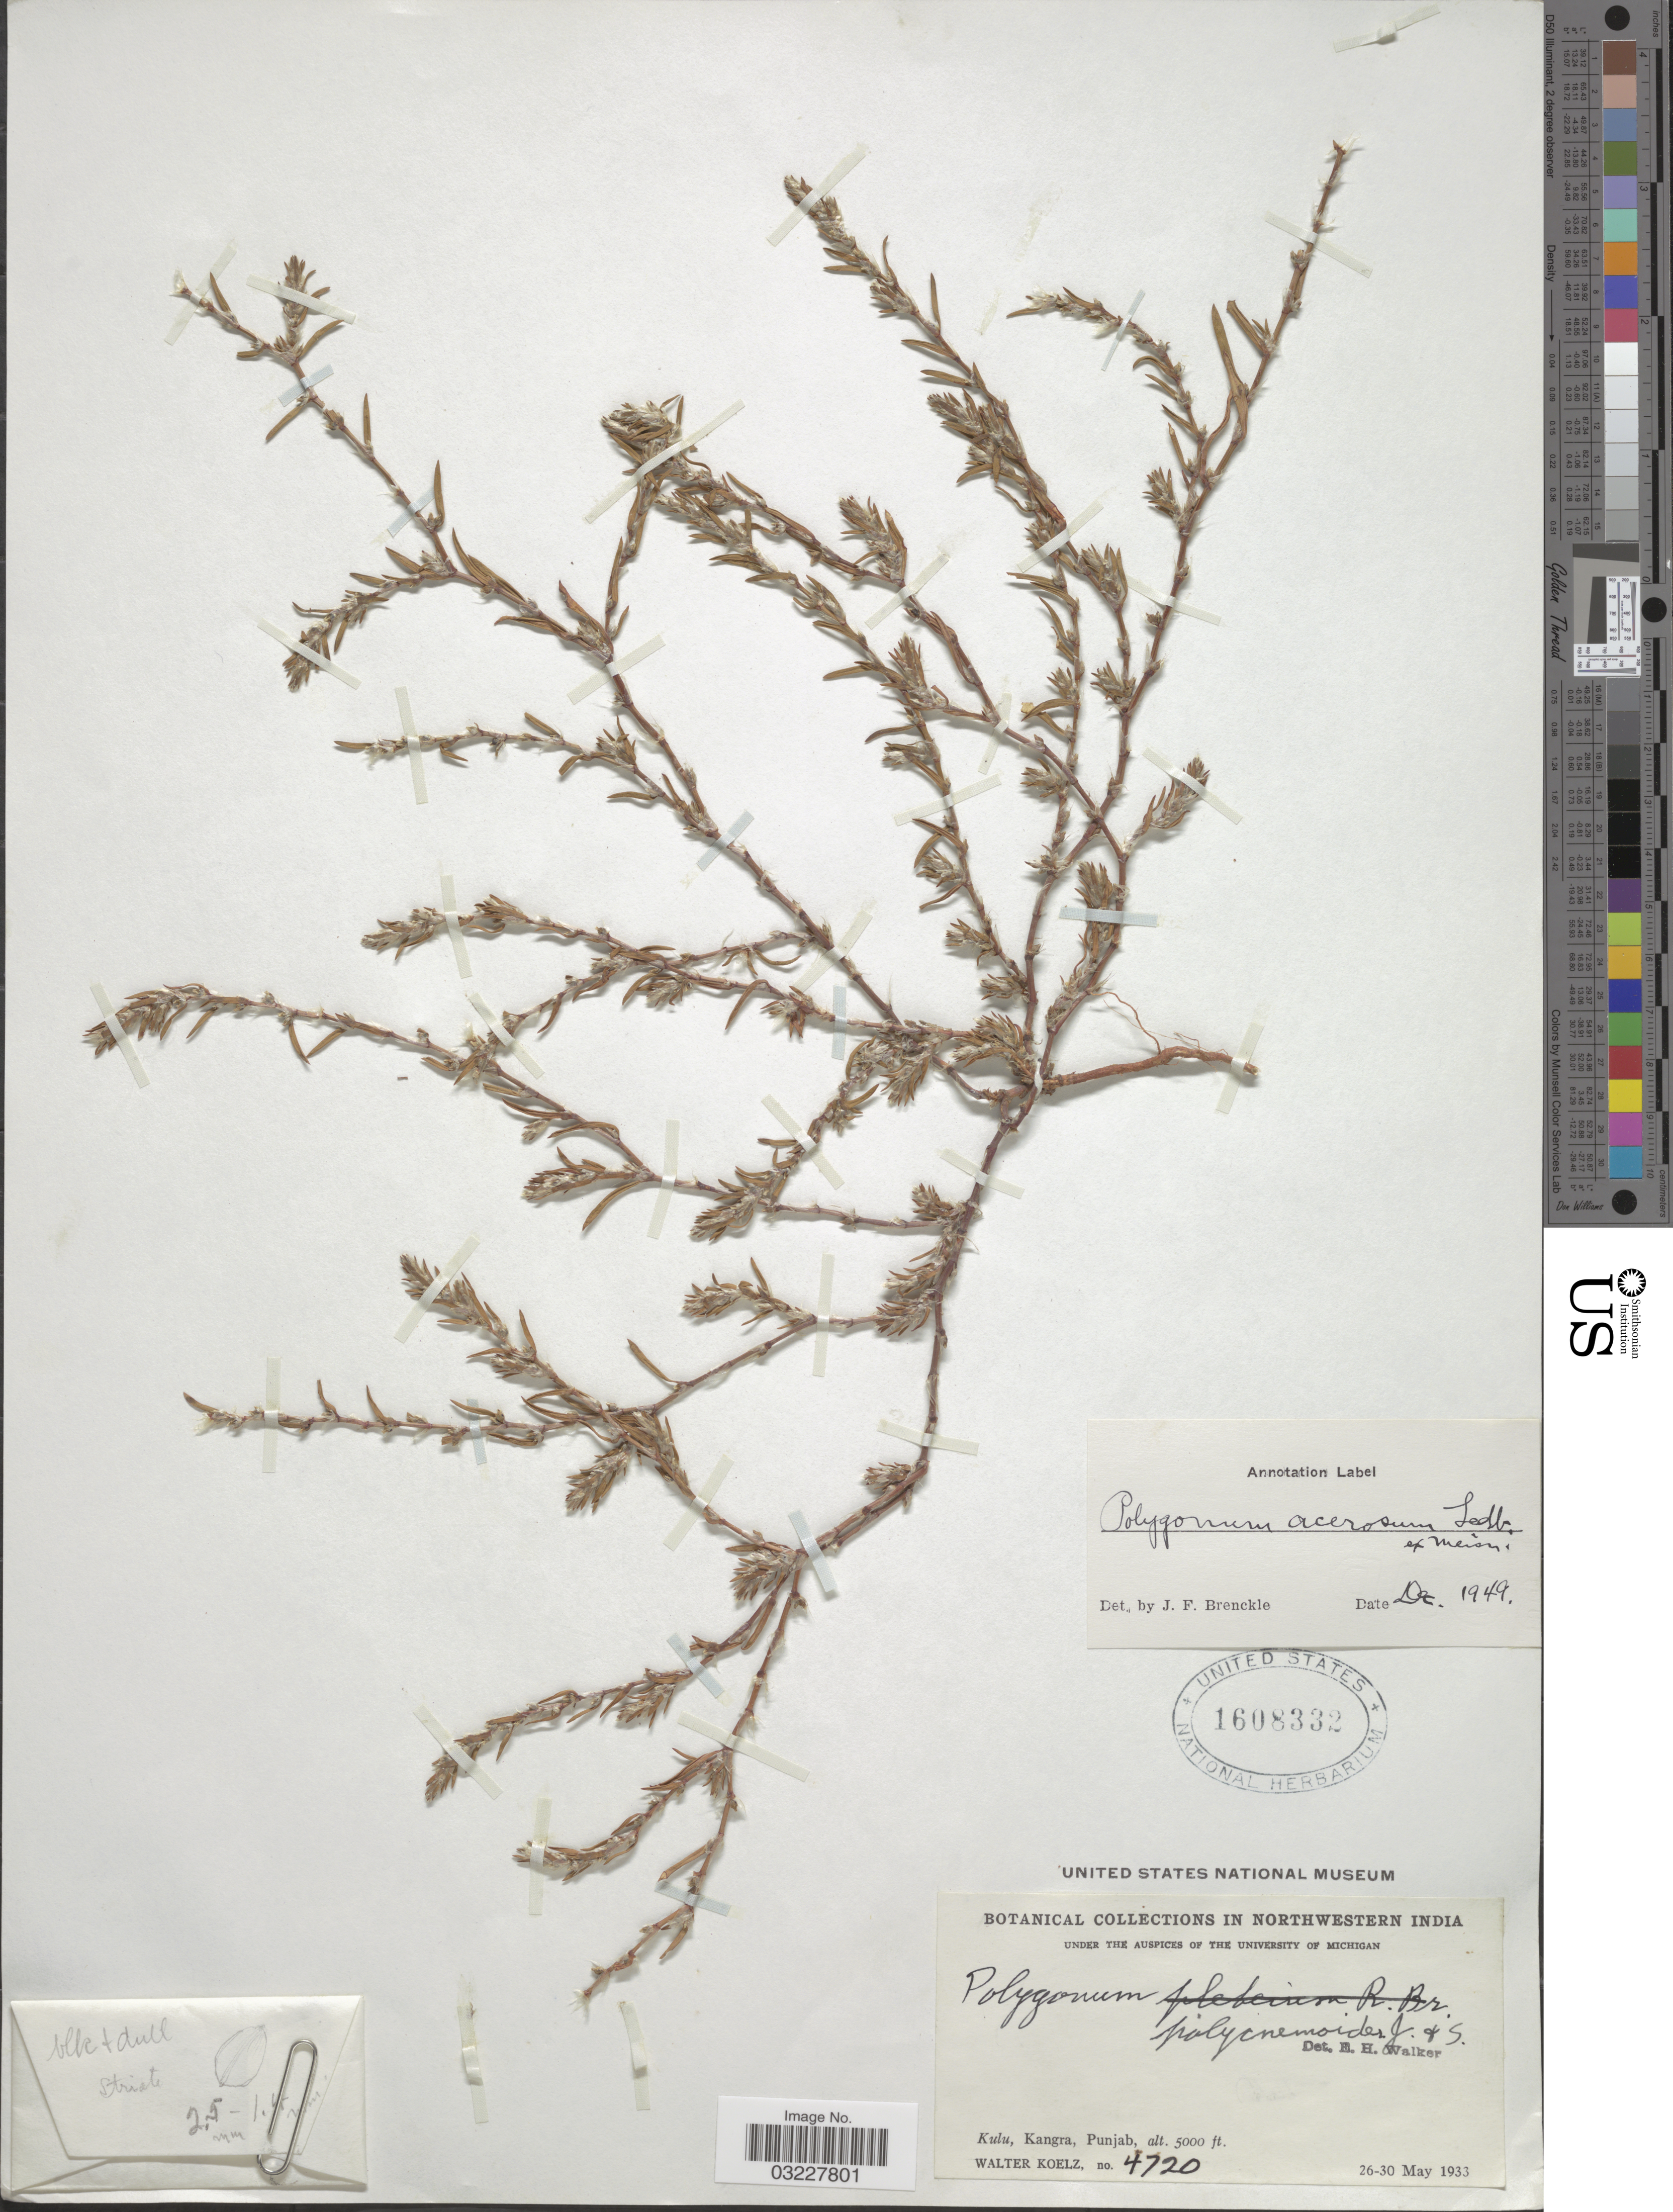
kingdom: Plantae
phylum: Tracheophyta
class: Magnoliopsida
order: Caryophyllales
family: Polygonaceae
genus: Polygonum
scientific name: Polygonum acerosum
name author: Ledeb. ex Meisn.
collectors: W. N. Koelz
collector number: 4720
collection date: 1933-05-26/1933-05-30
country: India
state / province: Punjab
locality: Northwestern India. Kulu, Kangra.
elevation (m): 1524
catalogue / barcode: US 1608332